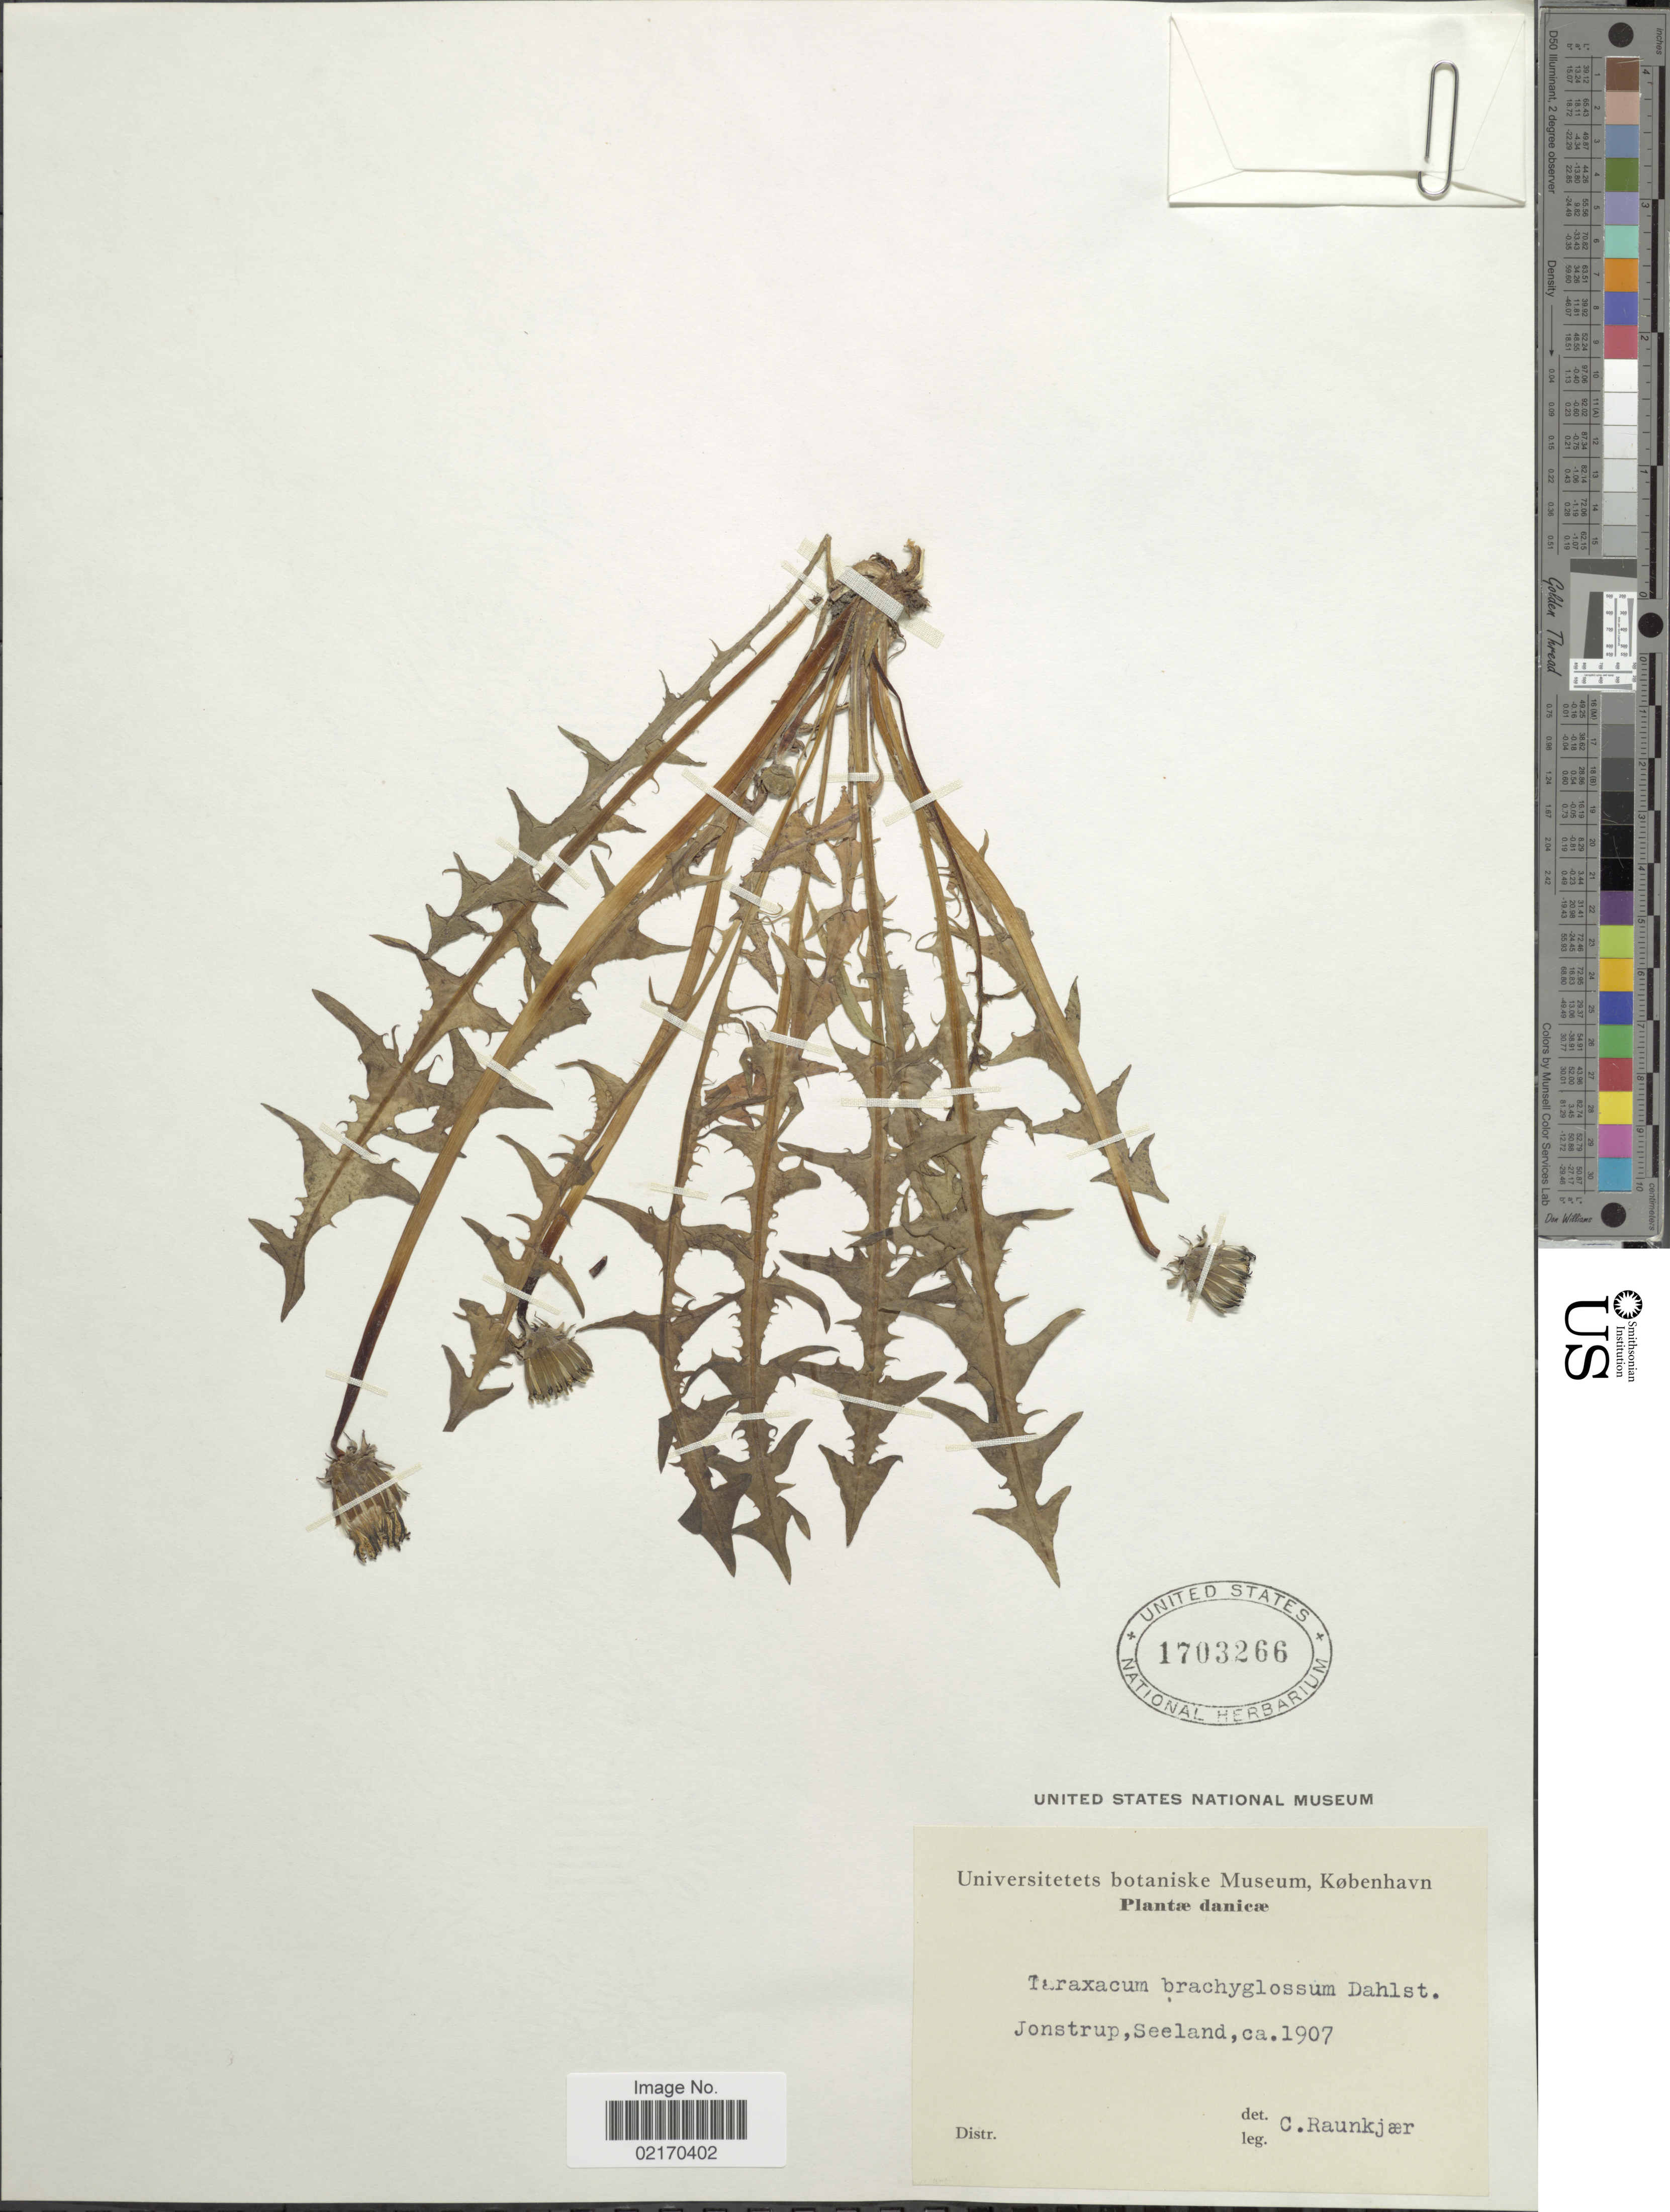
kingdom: Plantae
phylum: Tracheophyta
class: Magnoliopsida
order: Asterales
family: Asteraceae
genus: Taraxacum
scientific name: Taraxacum brachyglossum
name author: (Dahlst.) Raunk.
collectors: C. Raunkiær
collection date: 1907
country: Denmark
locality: Danicae, Jonstrup, Seeland.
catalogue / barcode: US 1703266